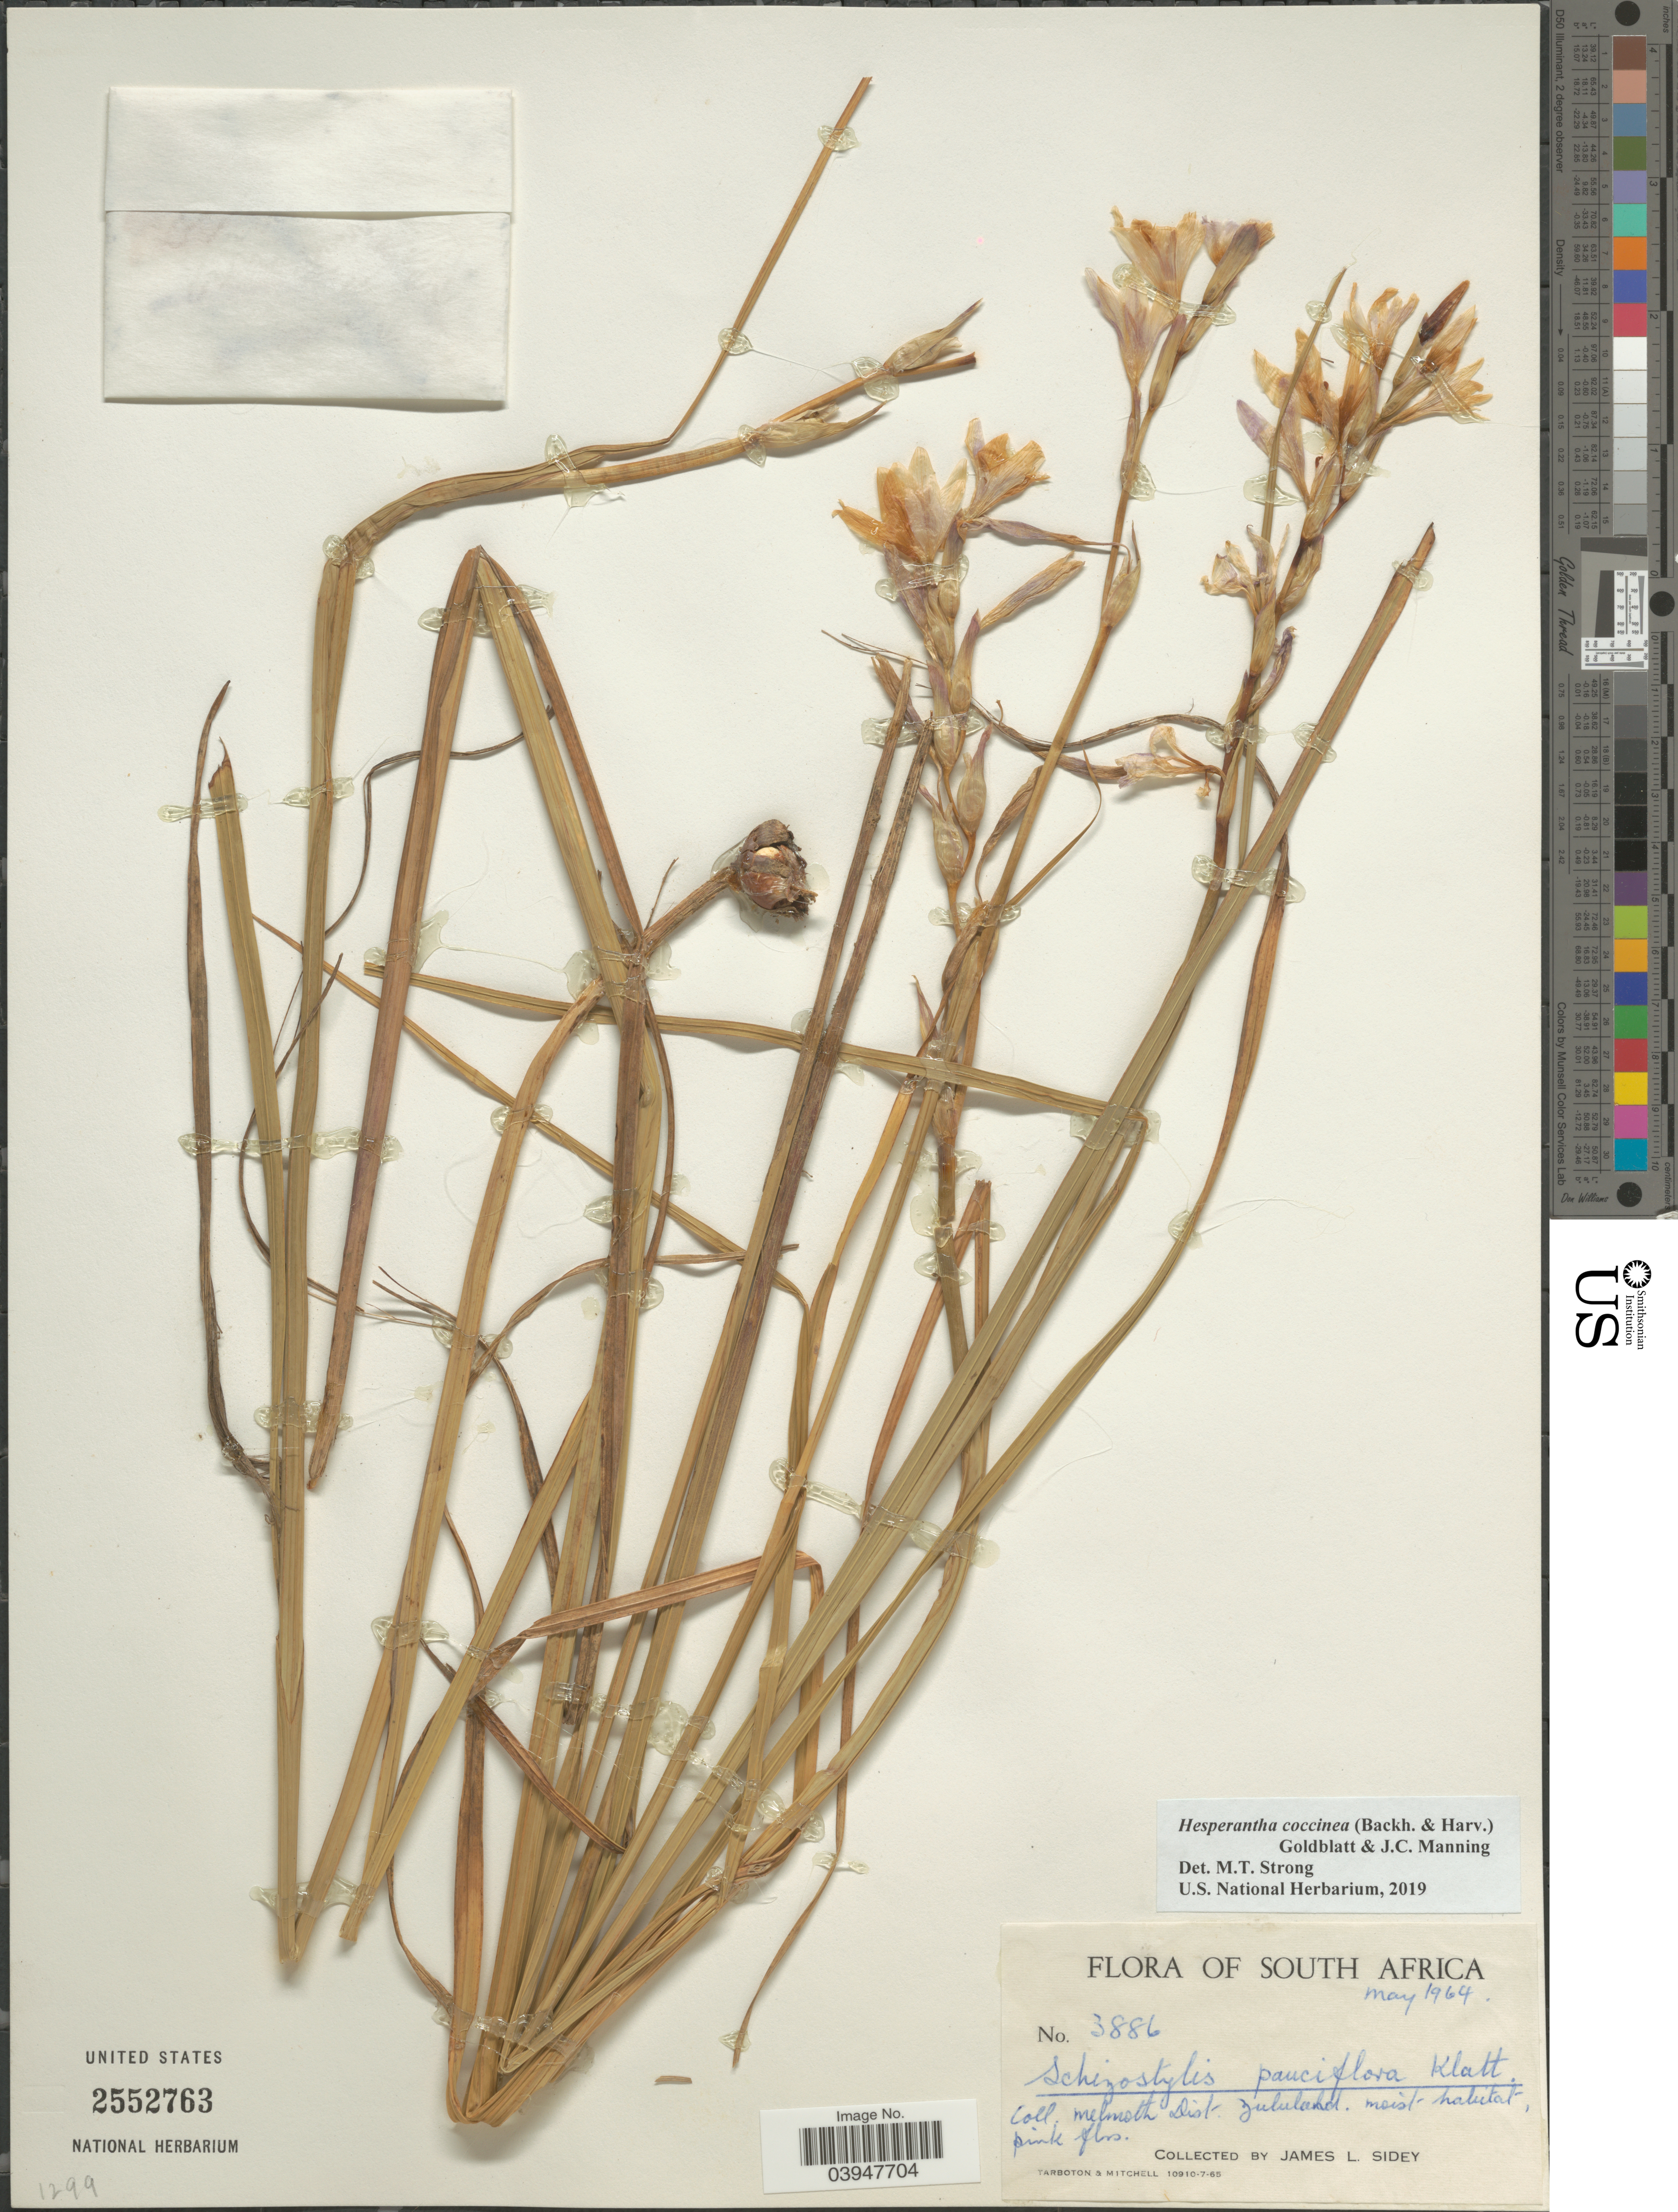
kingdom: Plantae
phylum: Tracheophyta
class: Liliopsida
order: Asparagales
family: Iridaceae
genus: Hesperantha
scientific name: Hesperantha coccinea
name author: (Backh. & Harv.) Goldblatt & J.C. Manning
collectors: J. L. Sidey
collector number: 3886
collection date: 1964-05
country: South Africa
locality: Melmoth Dist. Zululand.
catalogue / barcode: US 2552763